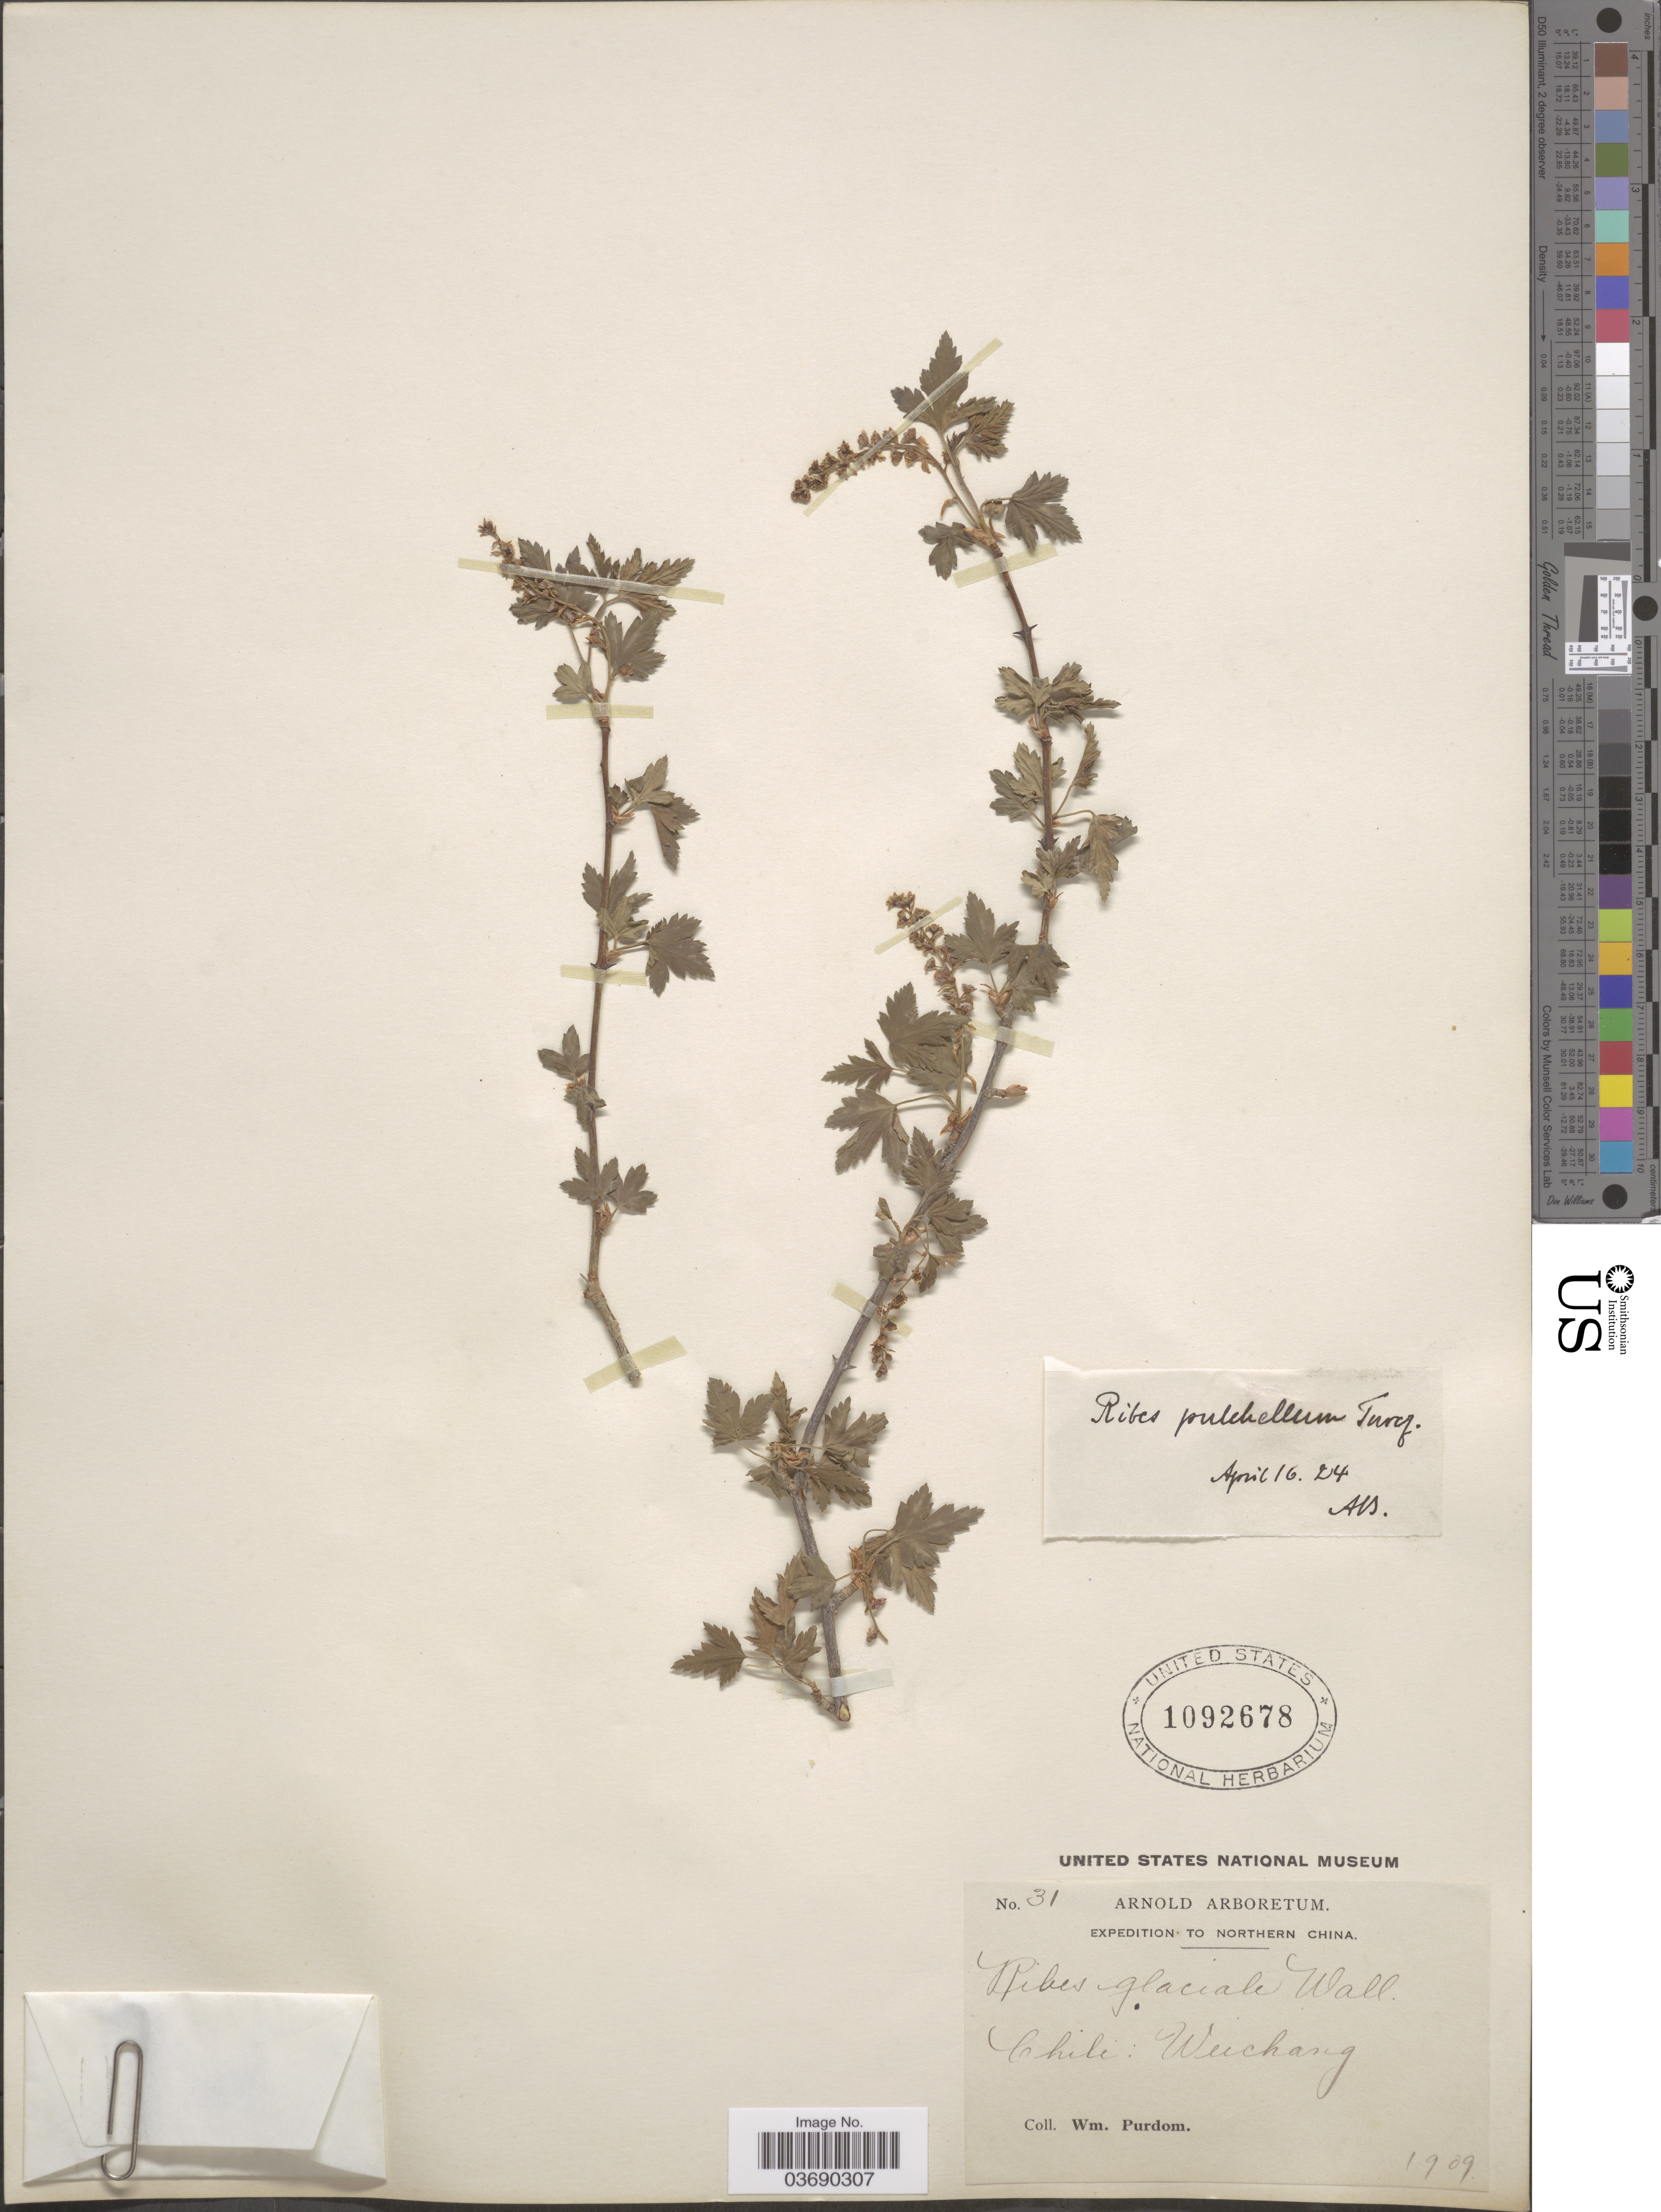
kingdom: Plantae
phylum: Tracheophyta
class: Magnoliopsida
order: Saxifragales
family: Grossulariaceae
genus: Ribes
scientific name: Ribes pulchellum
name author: Turcz.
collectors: W. Purdom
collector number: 31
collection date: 1909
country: China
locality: Northern China. Chili: Weichang.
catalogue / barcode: US 1092678